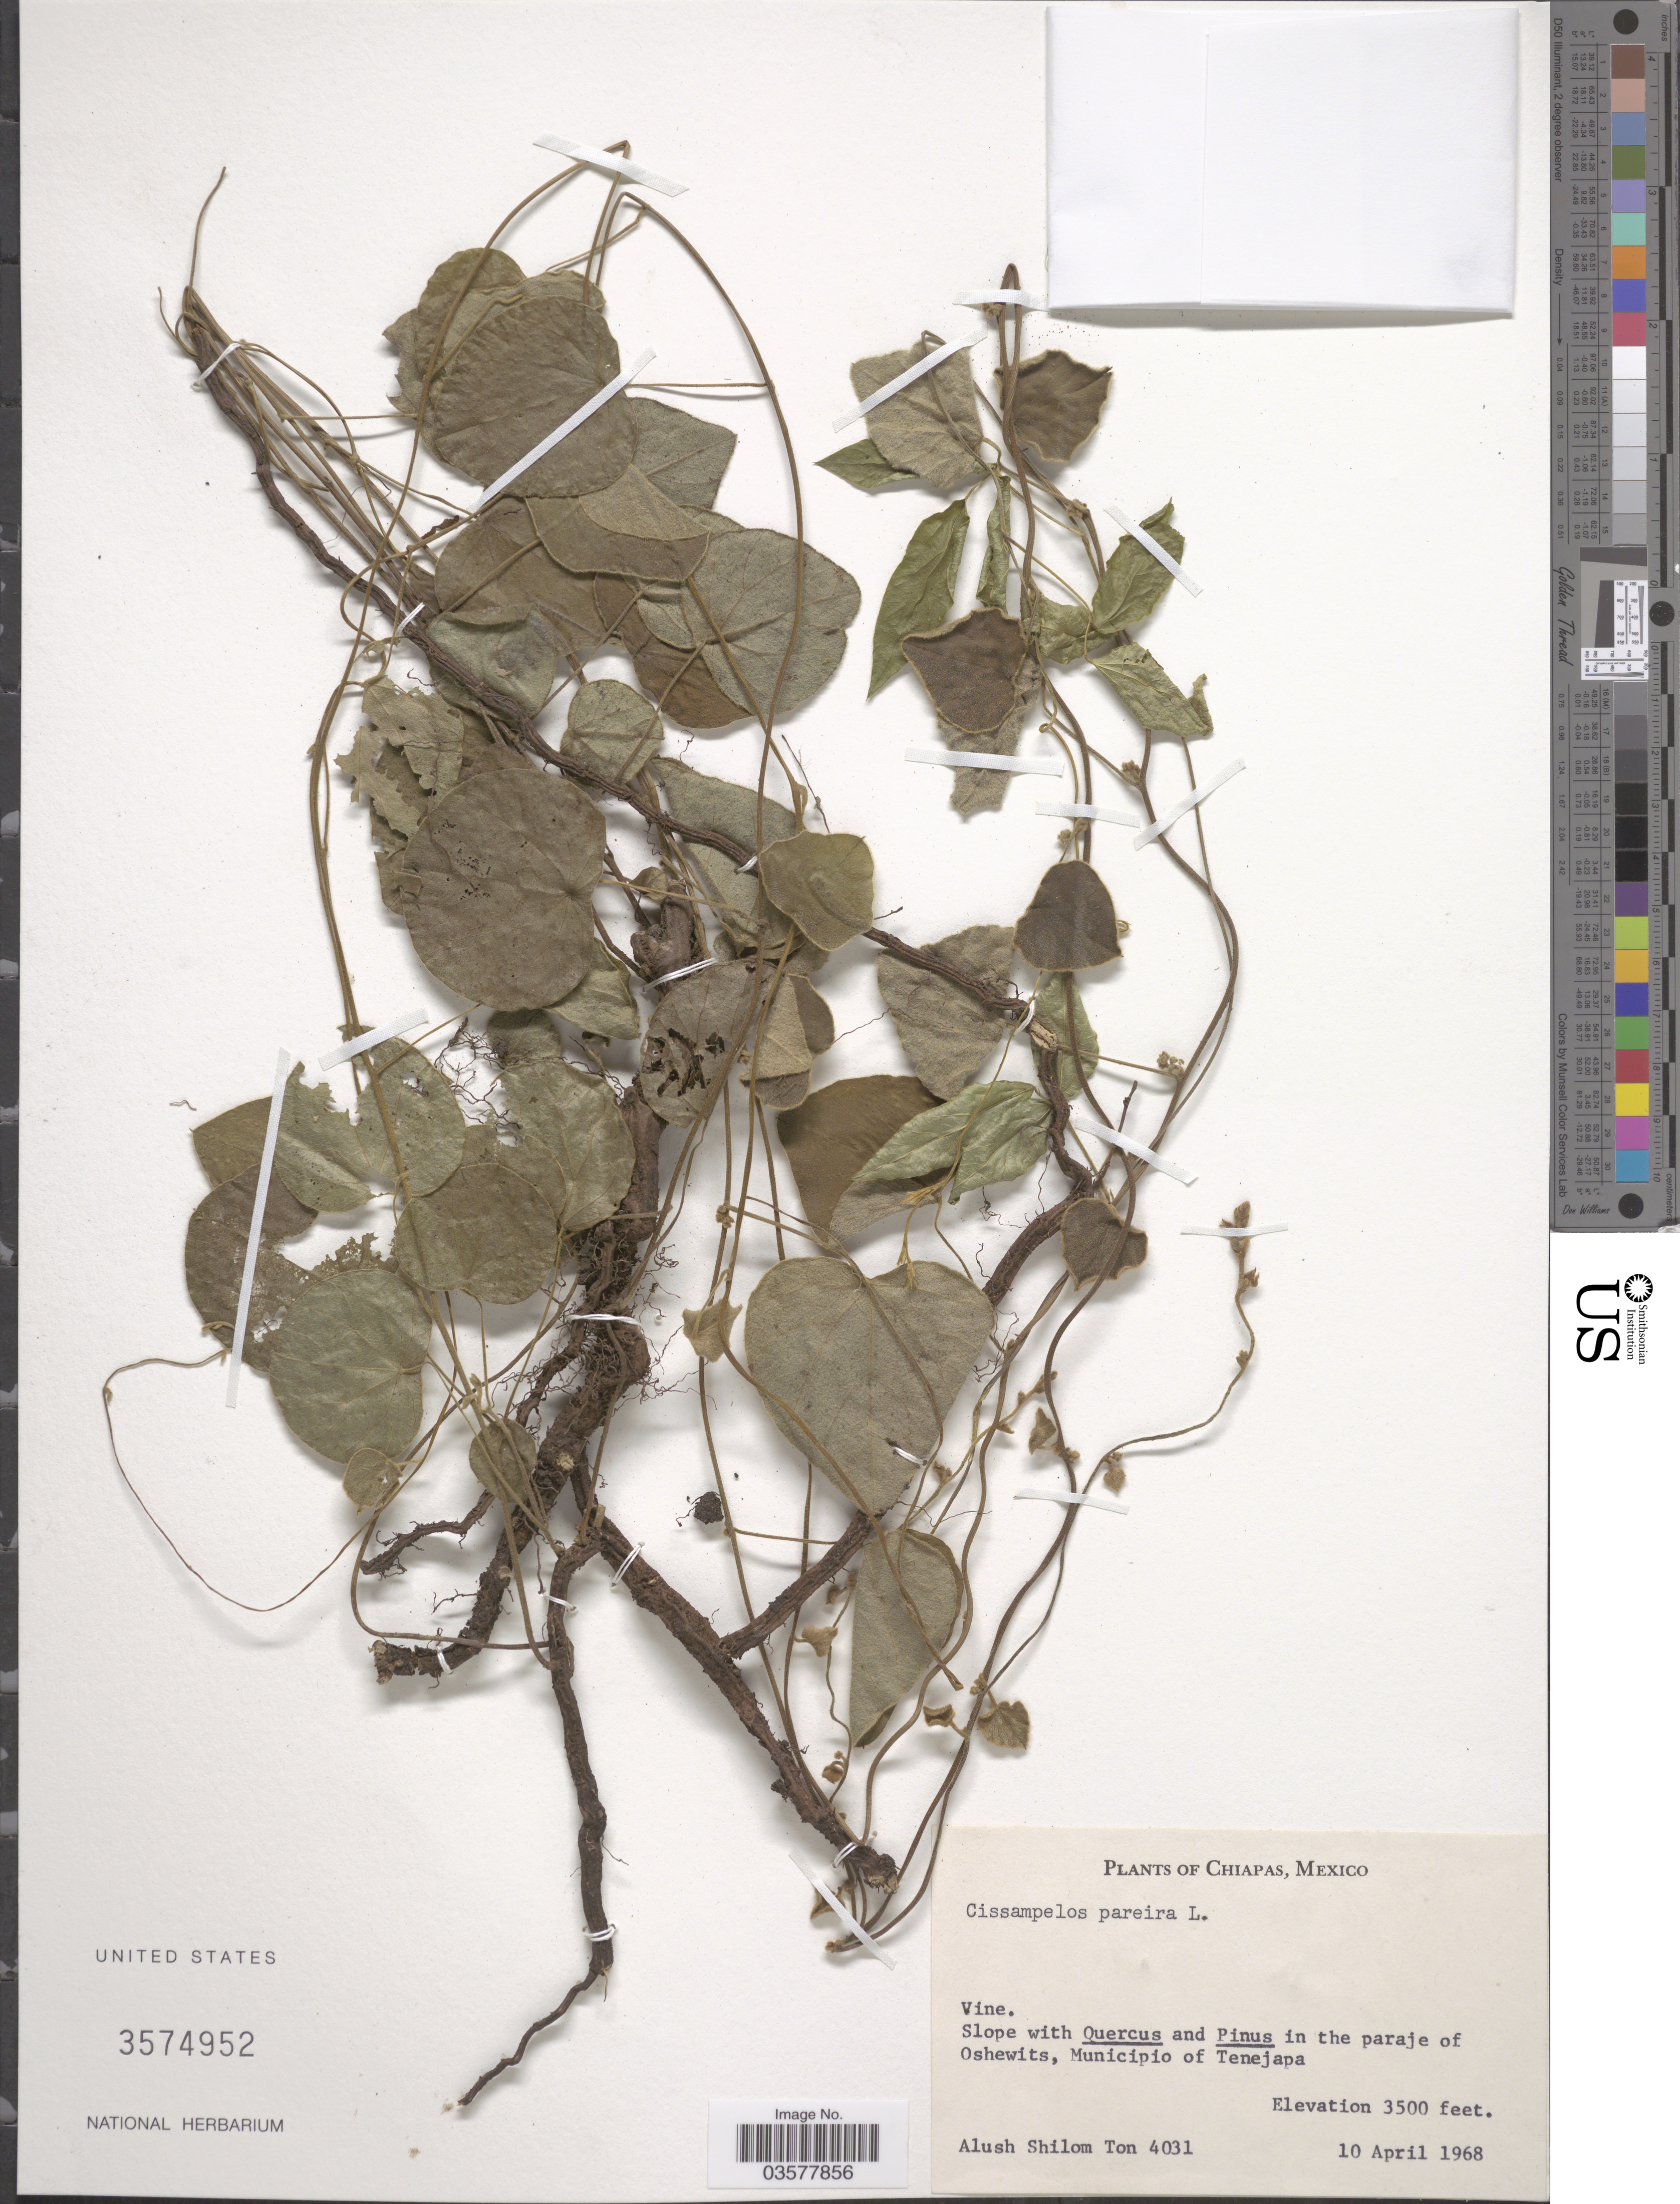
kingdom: Plantae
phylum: Tracheophyta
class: Magnoliopsida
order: Ranunculales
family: Menispermaceae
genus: Cissampelos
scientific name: Cissampelos pareira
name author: L.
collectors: A. M. Ton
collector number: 4031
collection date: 1968-04-10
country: Mexico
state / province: Chiapas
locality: In the paraje of Oshewits, Municipio of Tenejapa.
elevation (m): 1067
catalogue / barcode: US 3574952